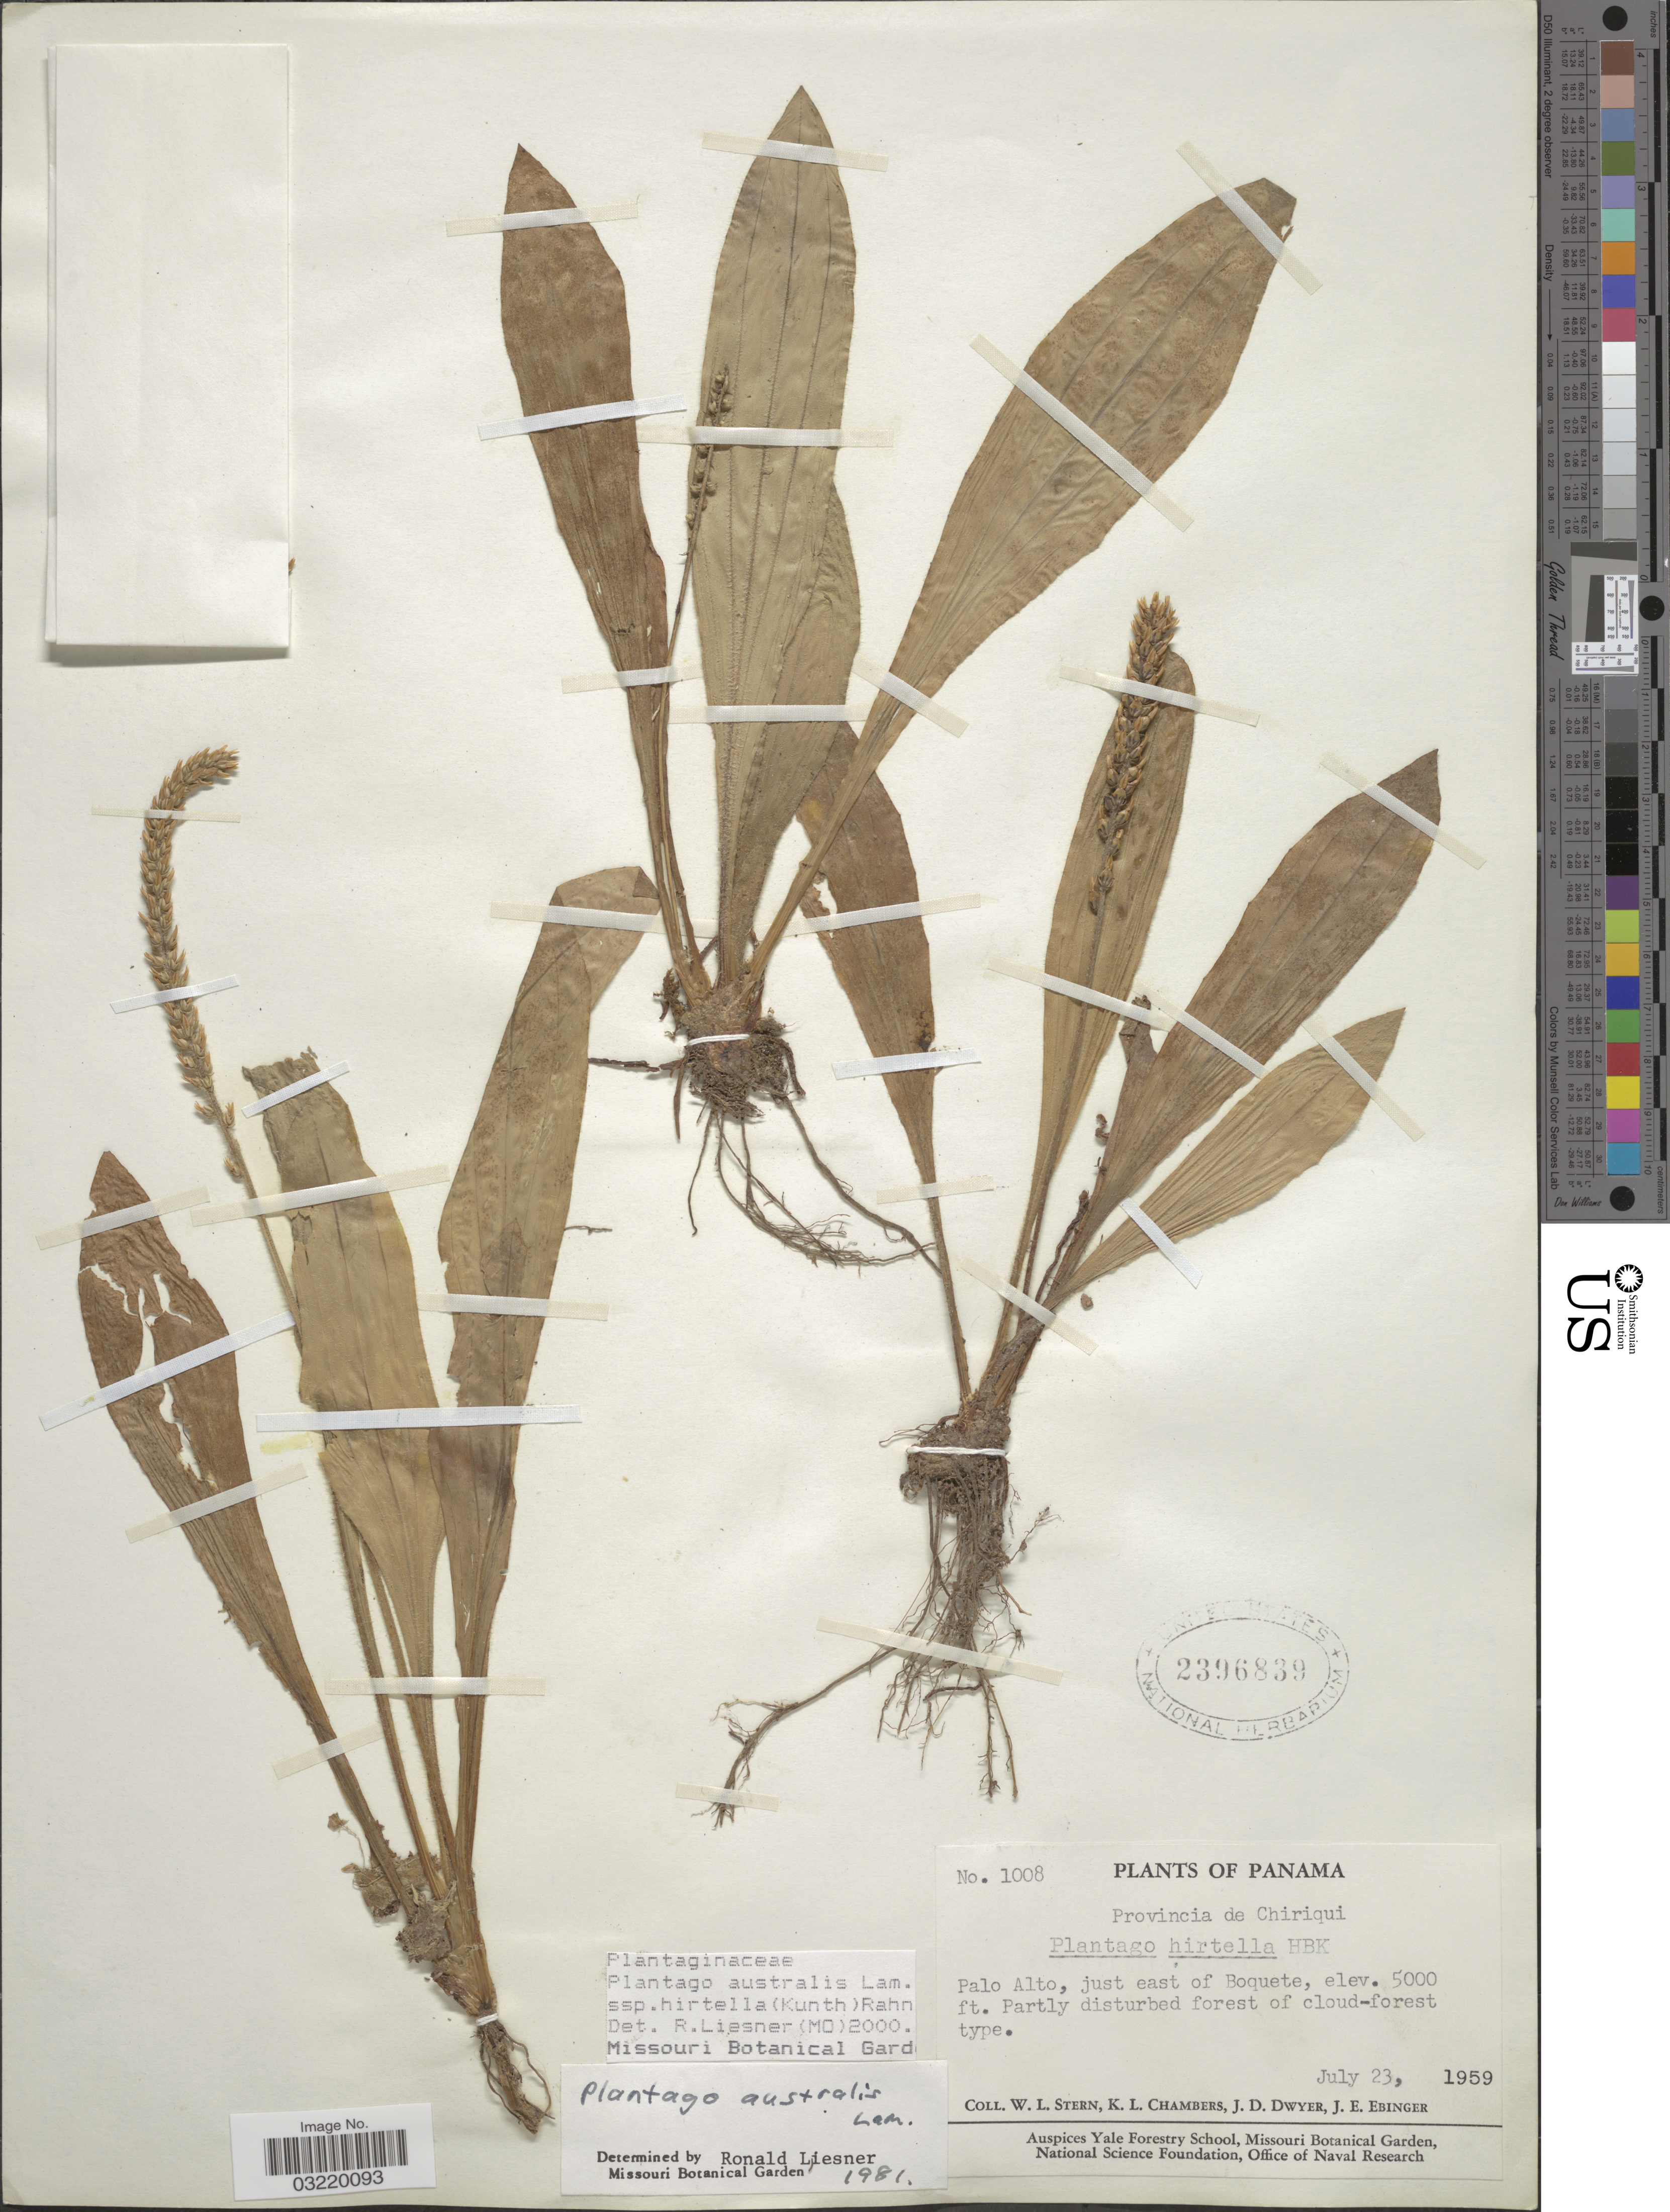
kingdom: Plantae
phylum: Tracheophyta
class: Magnoliopsida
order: Lamiales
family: Plantaginaceae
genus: Plantago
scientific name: Plantago australis subsp. hirtella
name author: (Kunth) Rahn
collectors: W. L. Stern, K. Chambers, J. D. Dwyer & J. Ebinger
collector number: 1008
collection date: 1959-07-23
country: Panama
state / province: Chiriqui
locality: Palo Alto, just east of Boquete.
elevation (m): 1524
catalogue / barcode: US 2396839